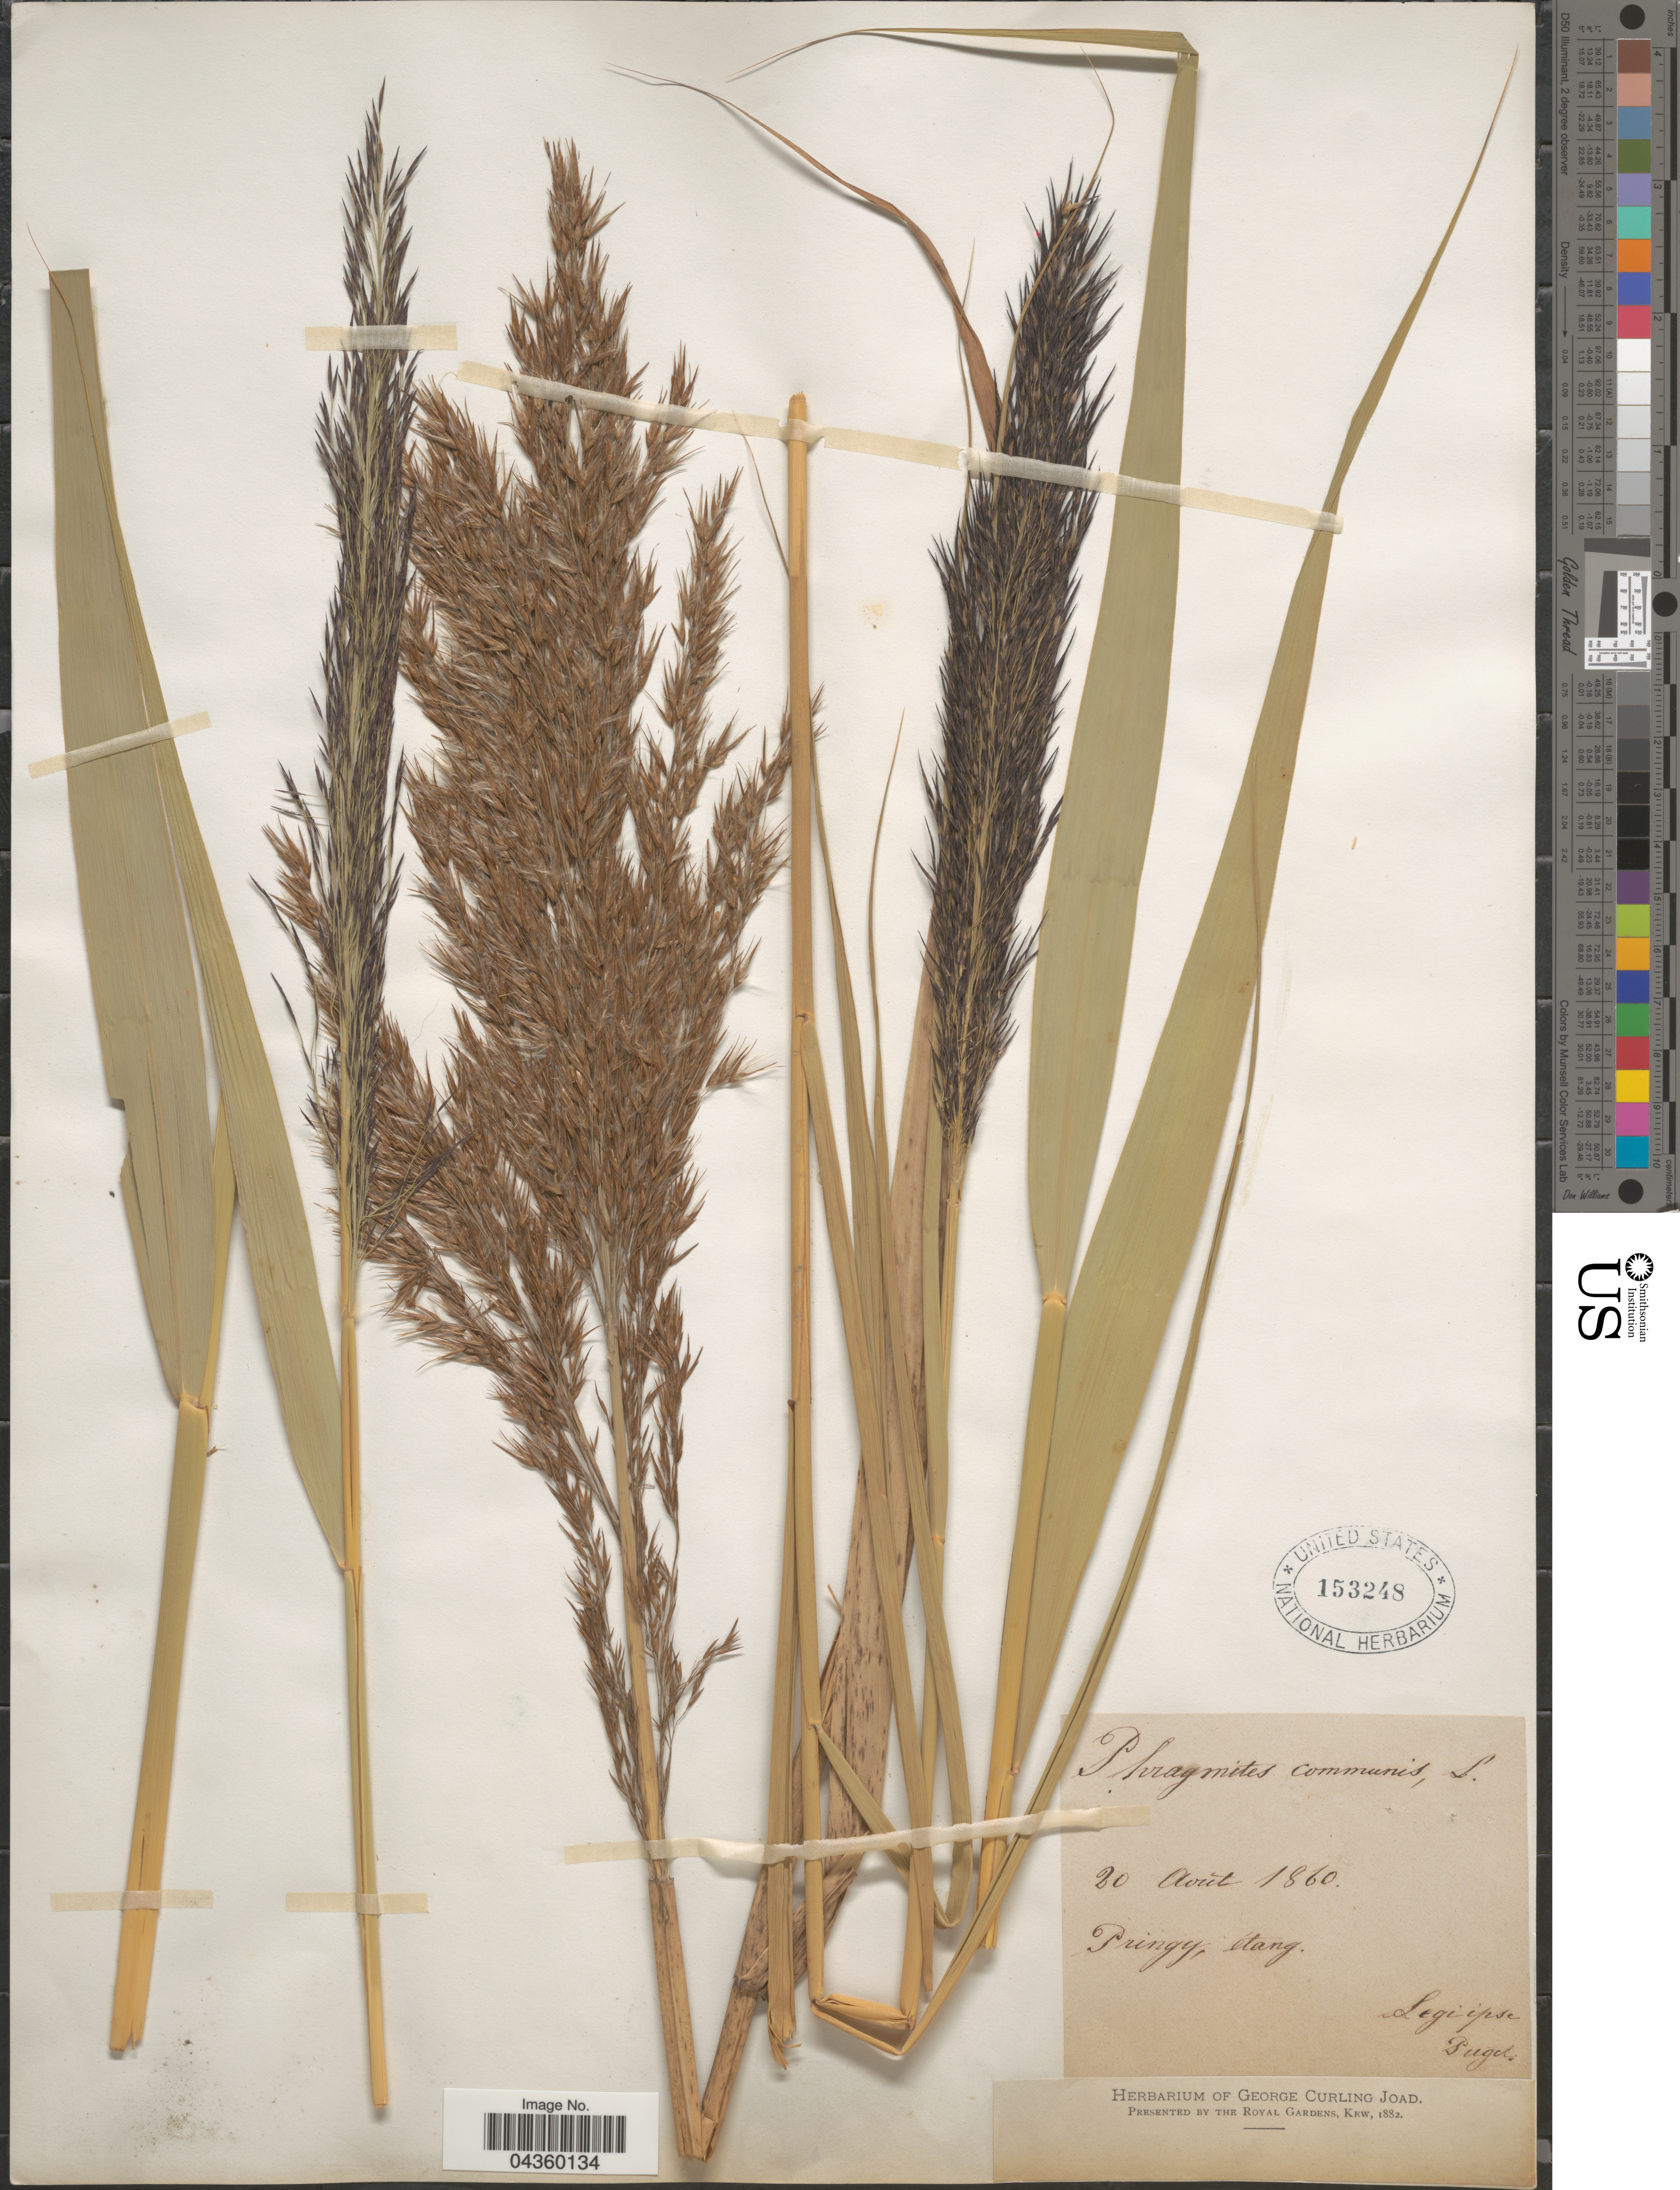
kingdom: Plantae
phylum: Tracheophyta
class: Liliopsida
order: Poales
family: Poaceae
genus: Phragmites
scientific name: Phragmites australis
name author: (Cav.) Trin. ex Steud.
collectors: -. Puget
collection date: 1860-08-20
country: France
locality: Pringy, étang.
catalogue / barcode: US 153248